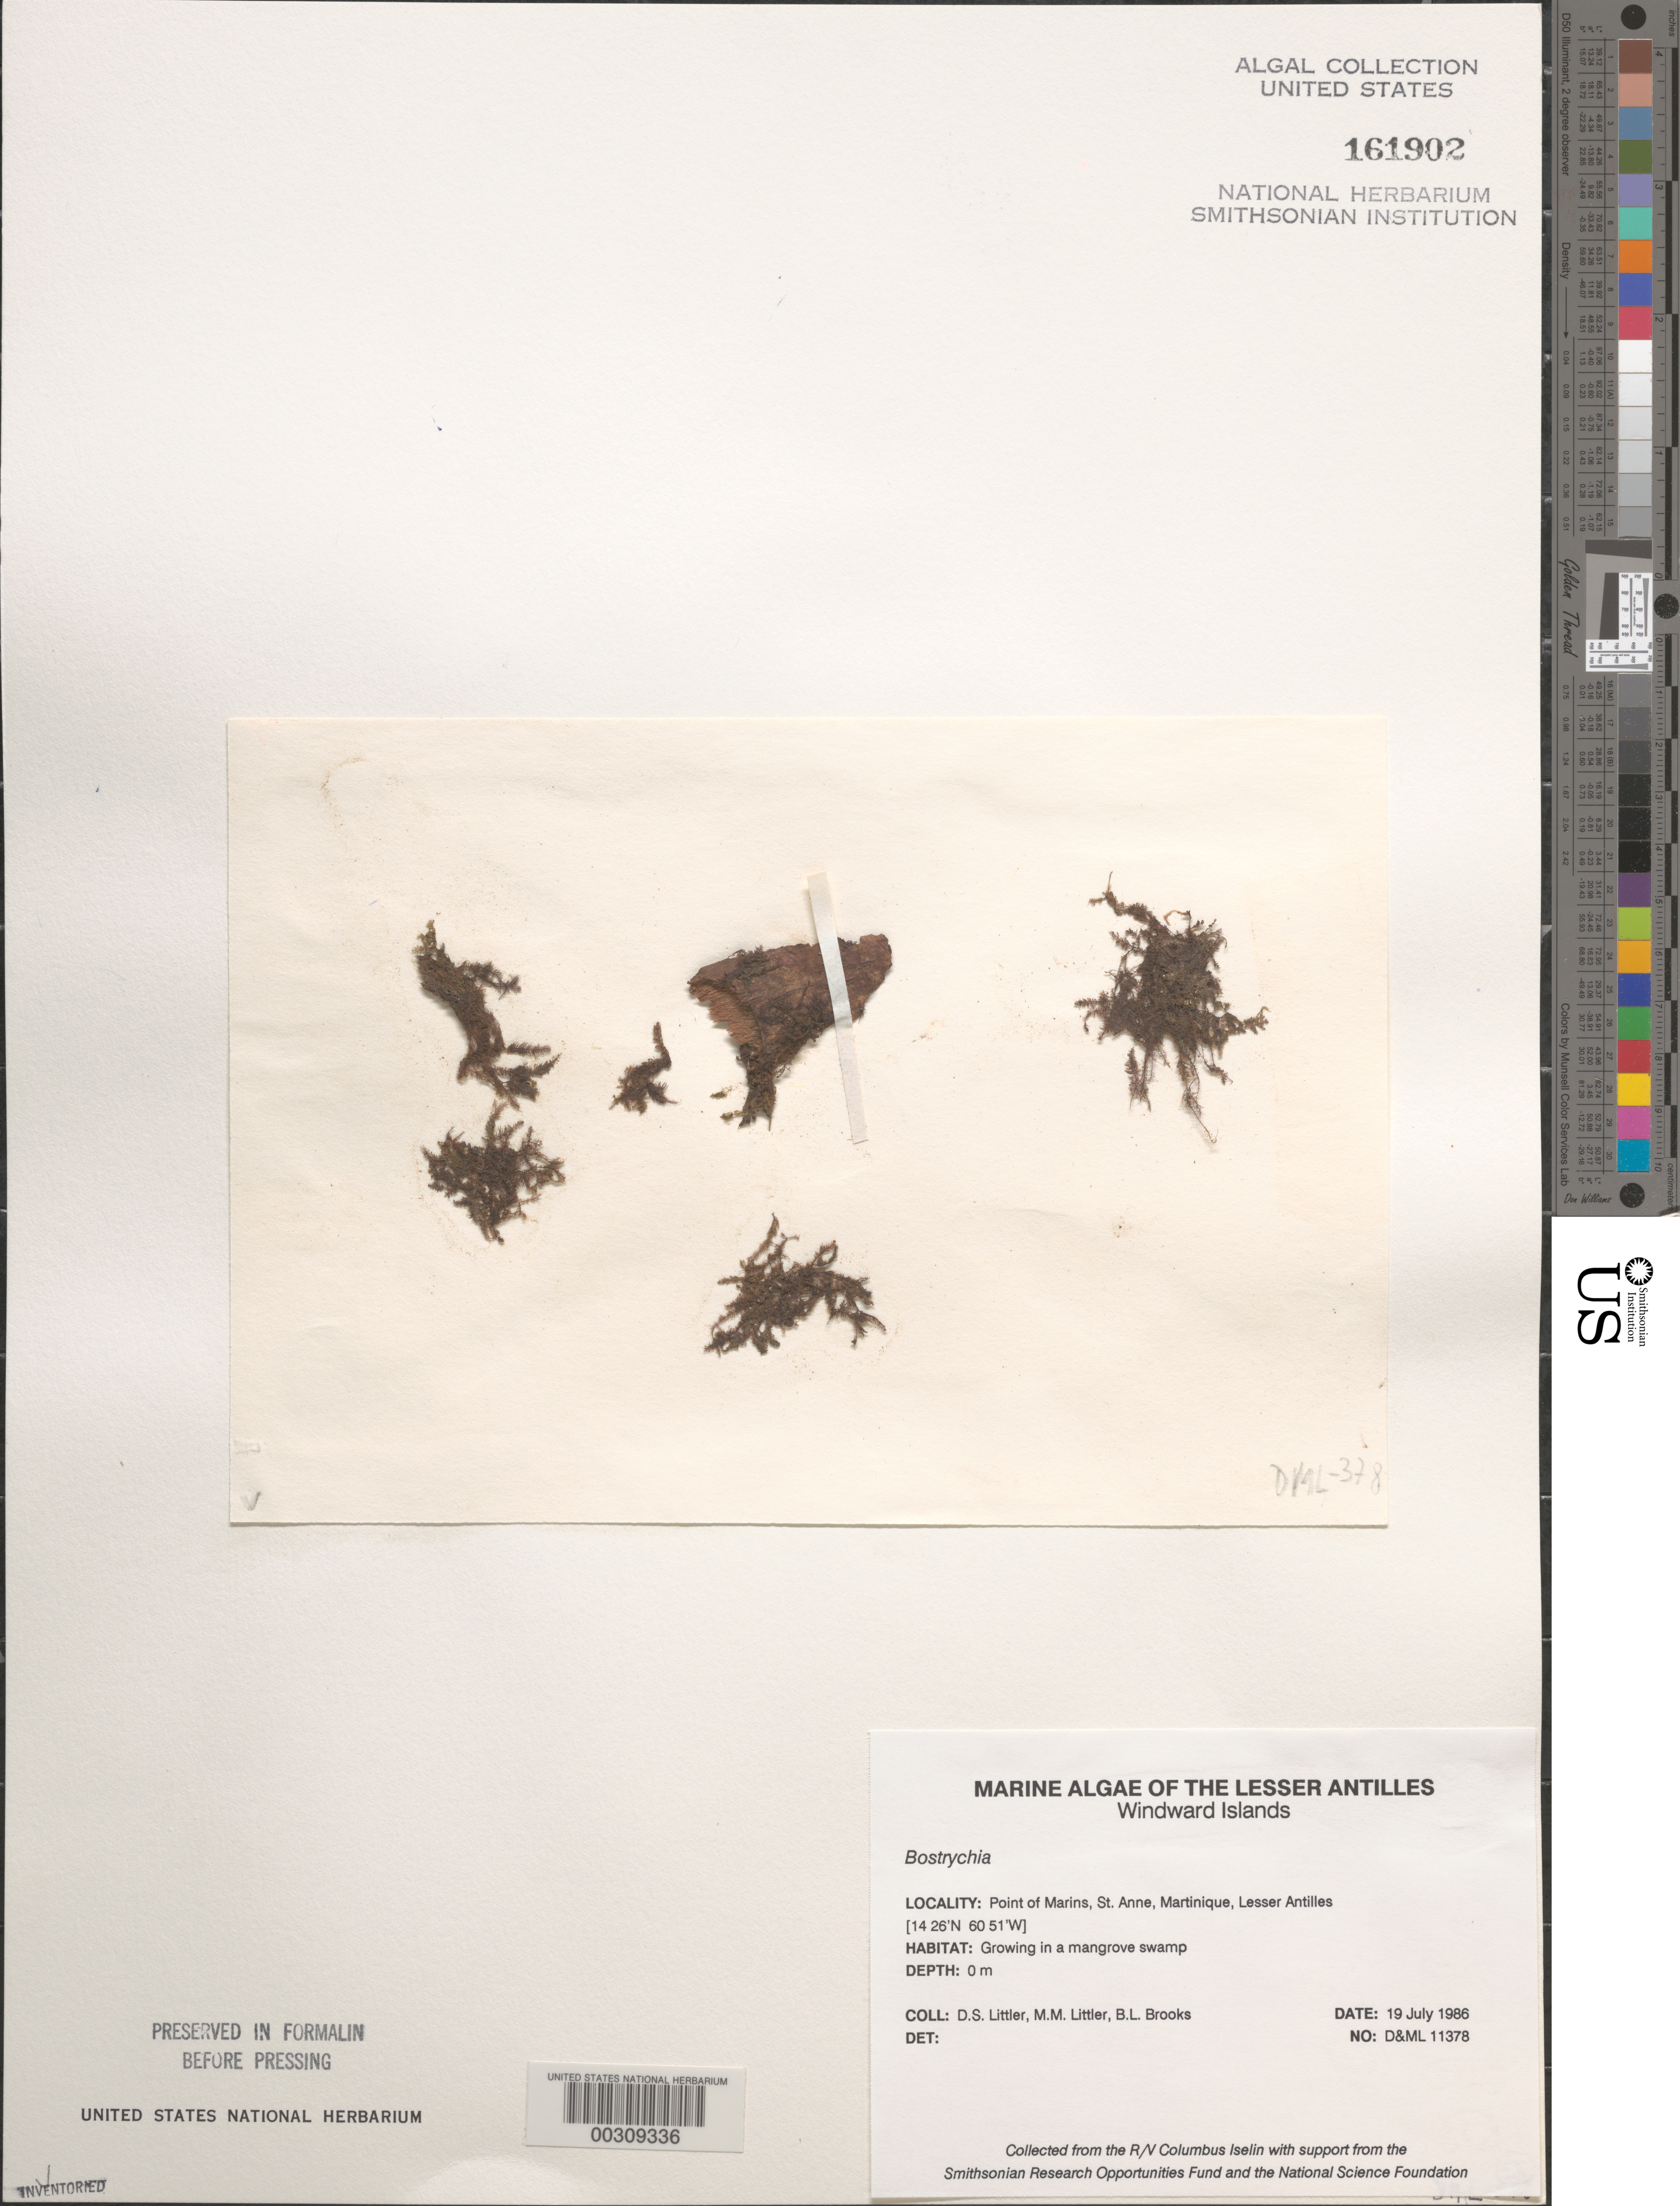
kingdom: Plantae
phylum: Rhodophyta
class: Florideophyceae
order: Ceramiales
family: Rhodomelaceae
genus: Bostrychia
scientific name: Bostrychia sp.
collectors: D. S. Littler, M. M. Littler & B. Brooks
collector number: D&ML 11378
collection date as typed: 19 Jul 1986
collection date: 1986-07-19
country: Martinique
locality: Pointe du Marins, St. Anne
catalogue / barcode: US 161902